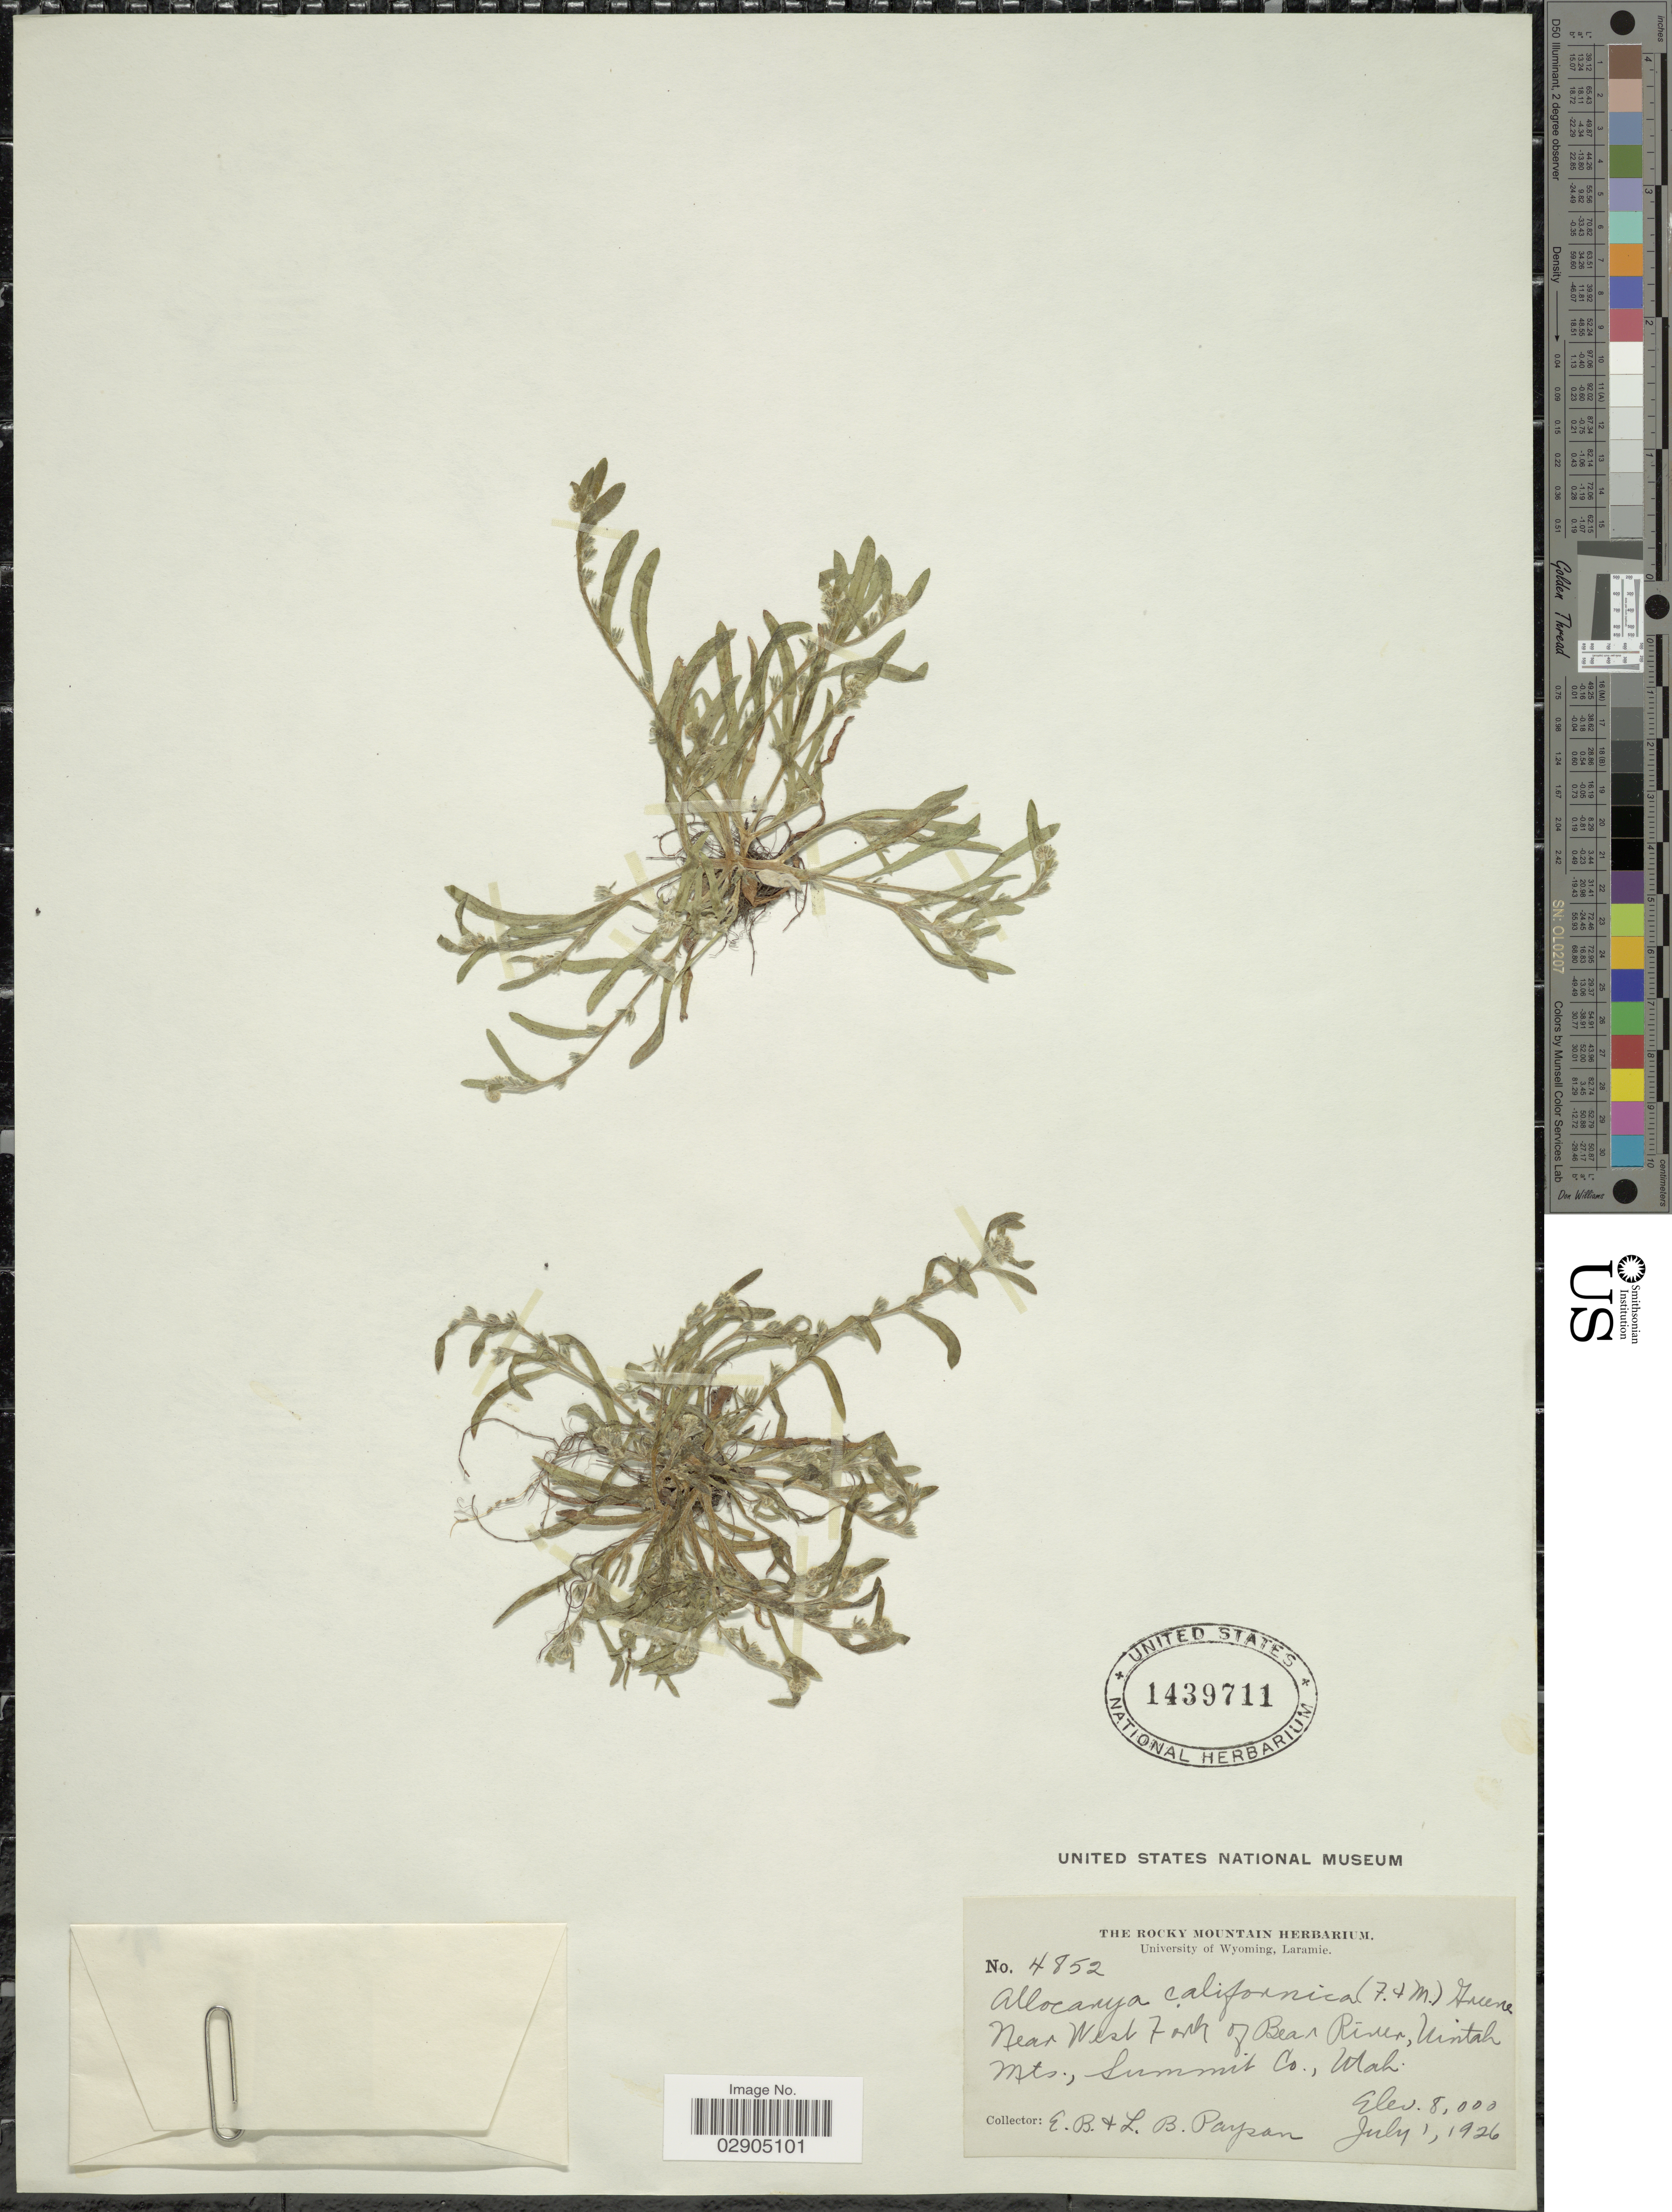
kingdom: Plantae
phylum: Tracheophyta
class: Magnoliopsida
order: Boraginales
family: Boraginaceae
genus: Allocarya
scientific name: Allocarya californica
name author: (Fisch. & C.A. Mey.) Greene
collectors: E. B. Payson & L. Payson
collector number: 4852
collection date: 1926-07-01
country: United States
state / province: Utah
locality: Near West Fork of Bear River, Uintah Mts., Summit Co.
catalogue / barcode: US 1439711